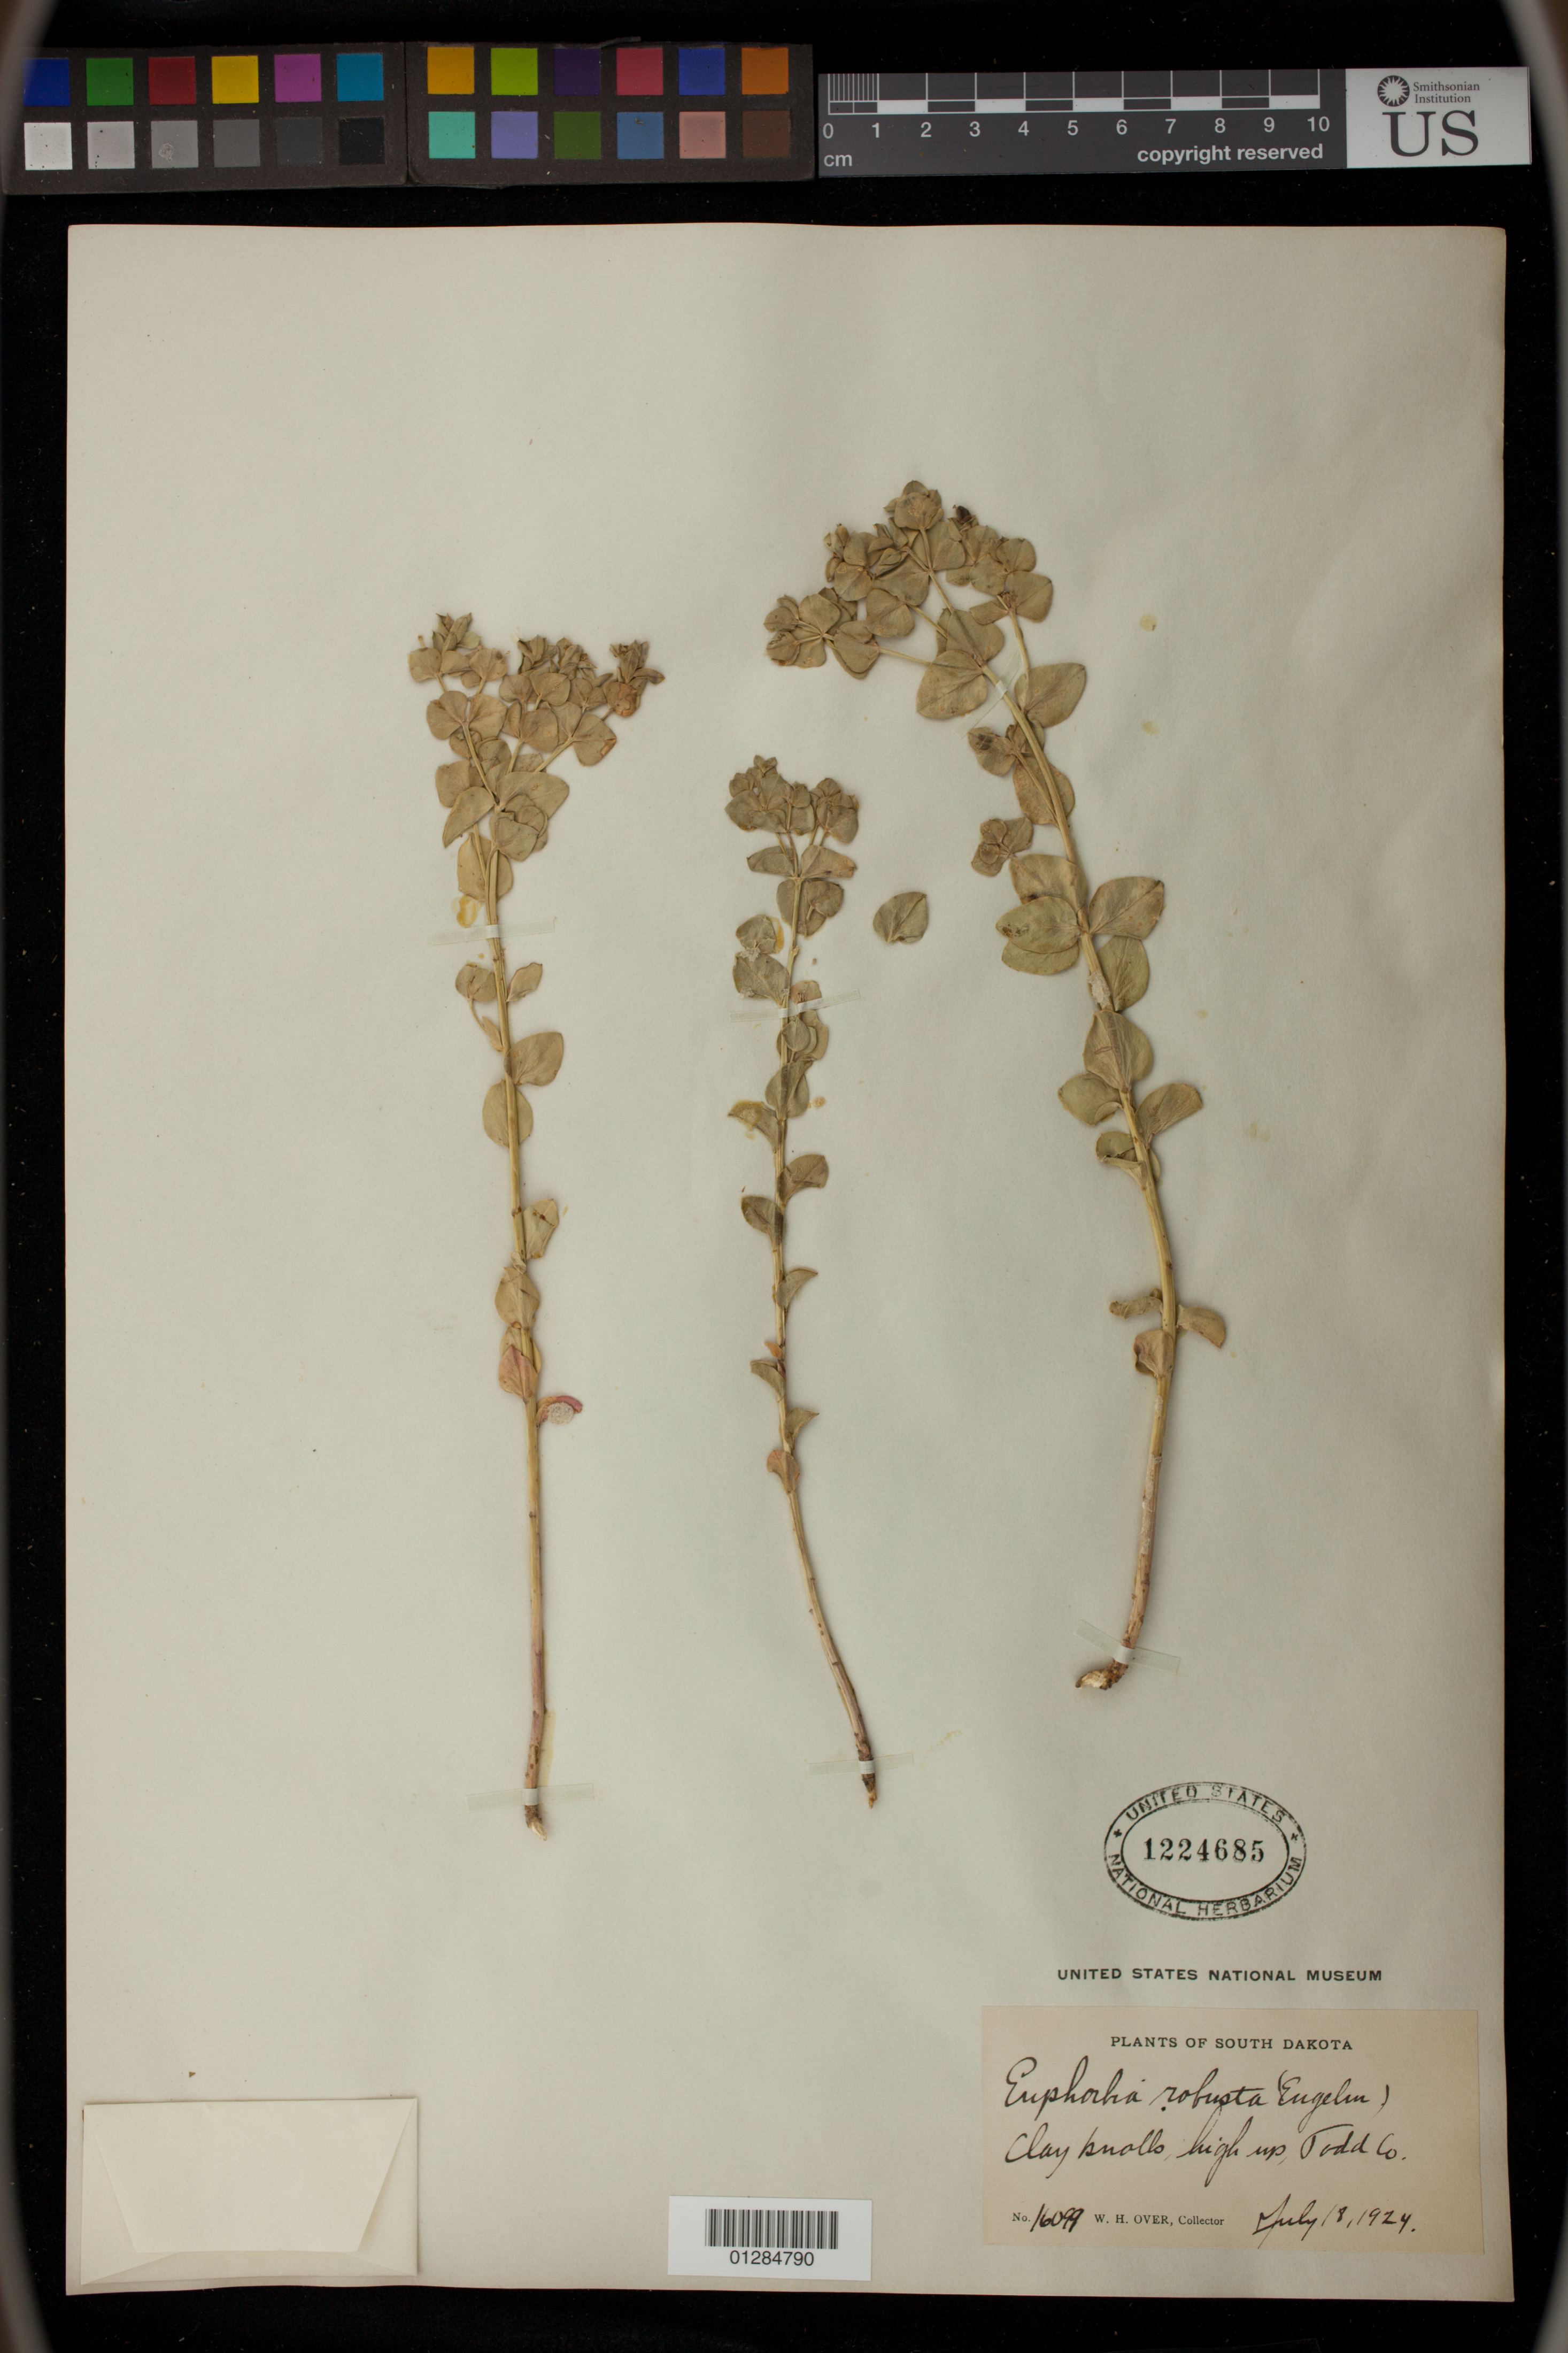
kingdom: Plantae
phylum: Tracheophyta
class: Magnoliopsida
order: Malpighiales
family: Euphorbiaceae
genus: Euphorbia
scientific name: Euphorbia brachycera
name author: Engelm. in Emory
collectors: W. Over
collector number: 16099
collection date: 1924-07-18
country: United States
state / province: South Dakota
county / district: Todd County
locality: Clay knolls, high up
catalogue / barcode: US 1224685